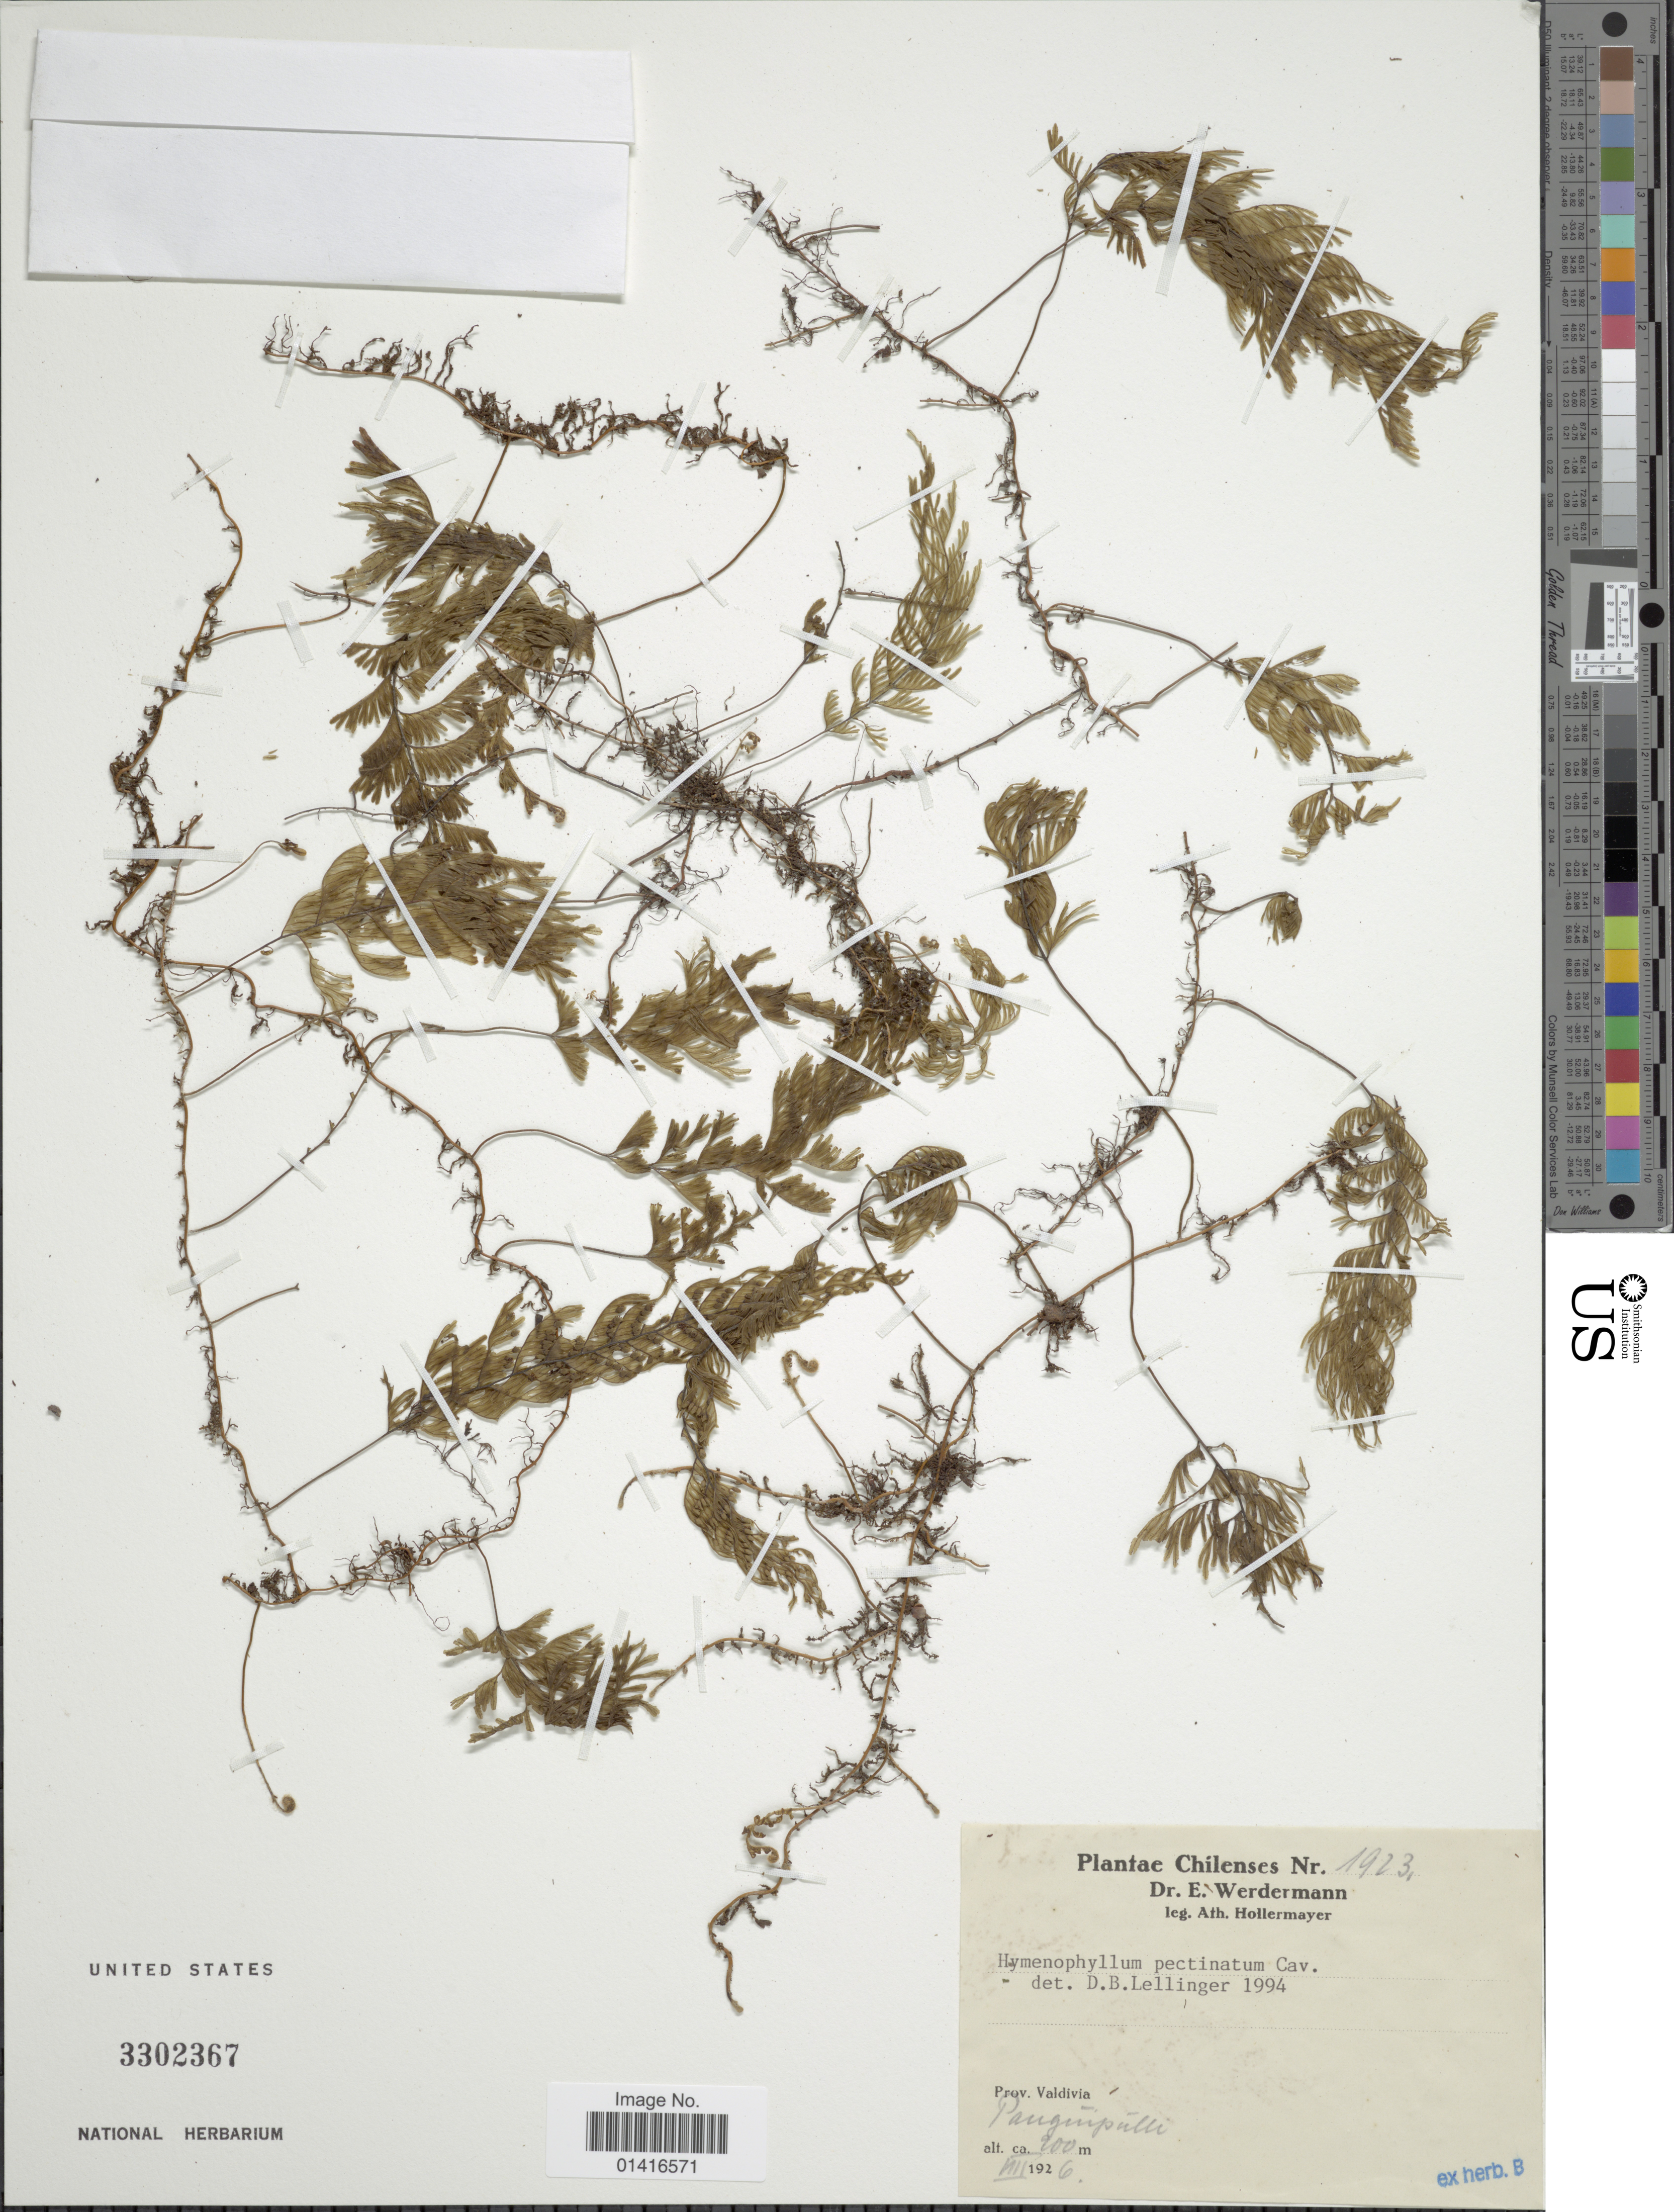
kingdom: Plantae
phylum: Tracheophyta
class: Polypodiopsida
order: Hymenophyllales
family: Hymenophyllaceae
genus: Hymenophyllum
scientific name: Hymenophyllum pectinatum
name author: Cav.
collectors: A. Hollermayer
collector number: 1923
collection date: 1926-08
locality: Prov. Valdivia, Pauginpúlli [interpreted]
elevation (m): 200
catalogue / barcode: US 3302367